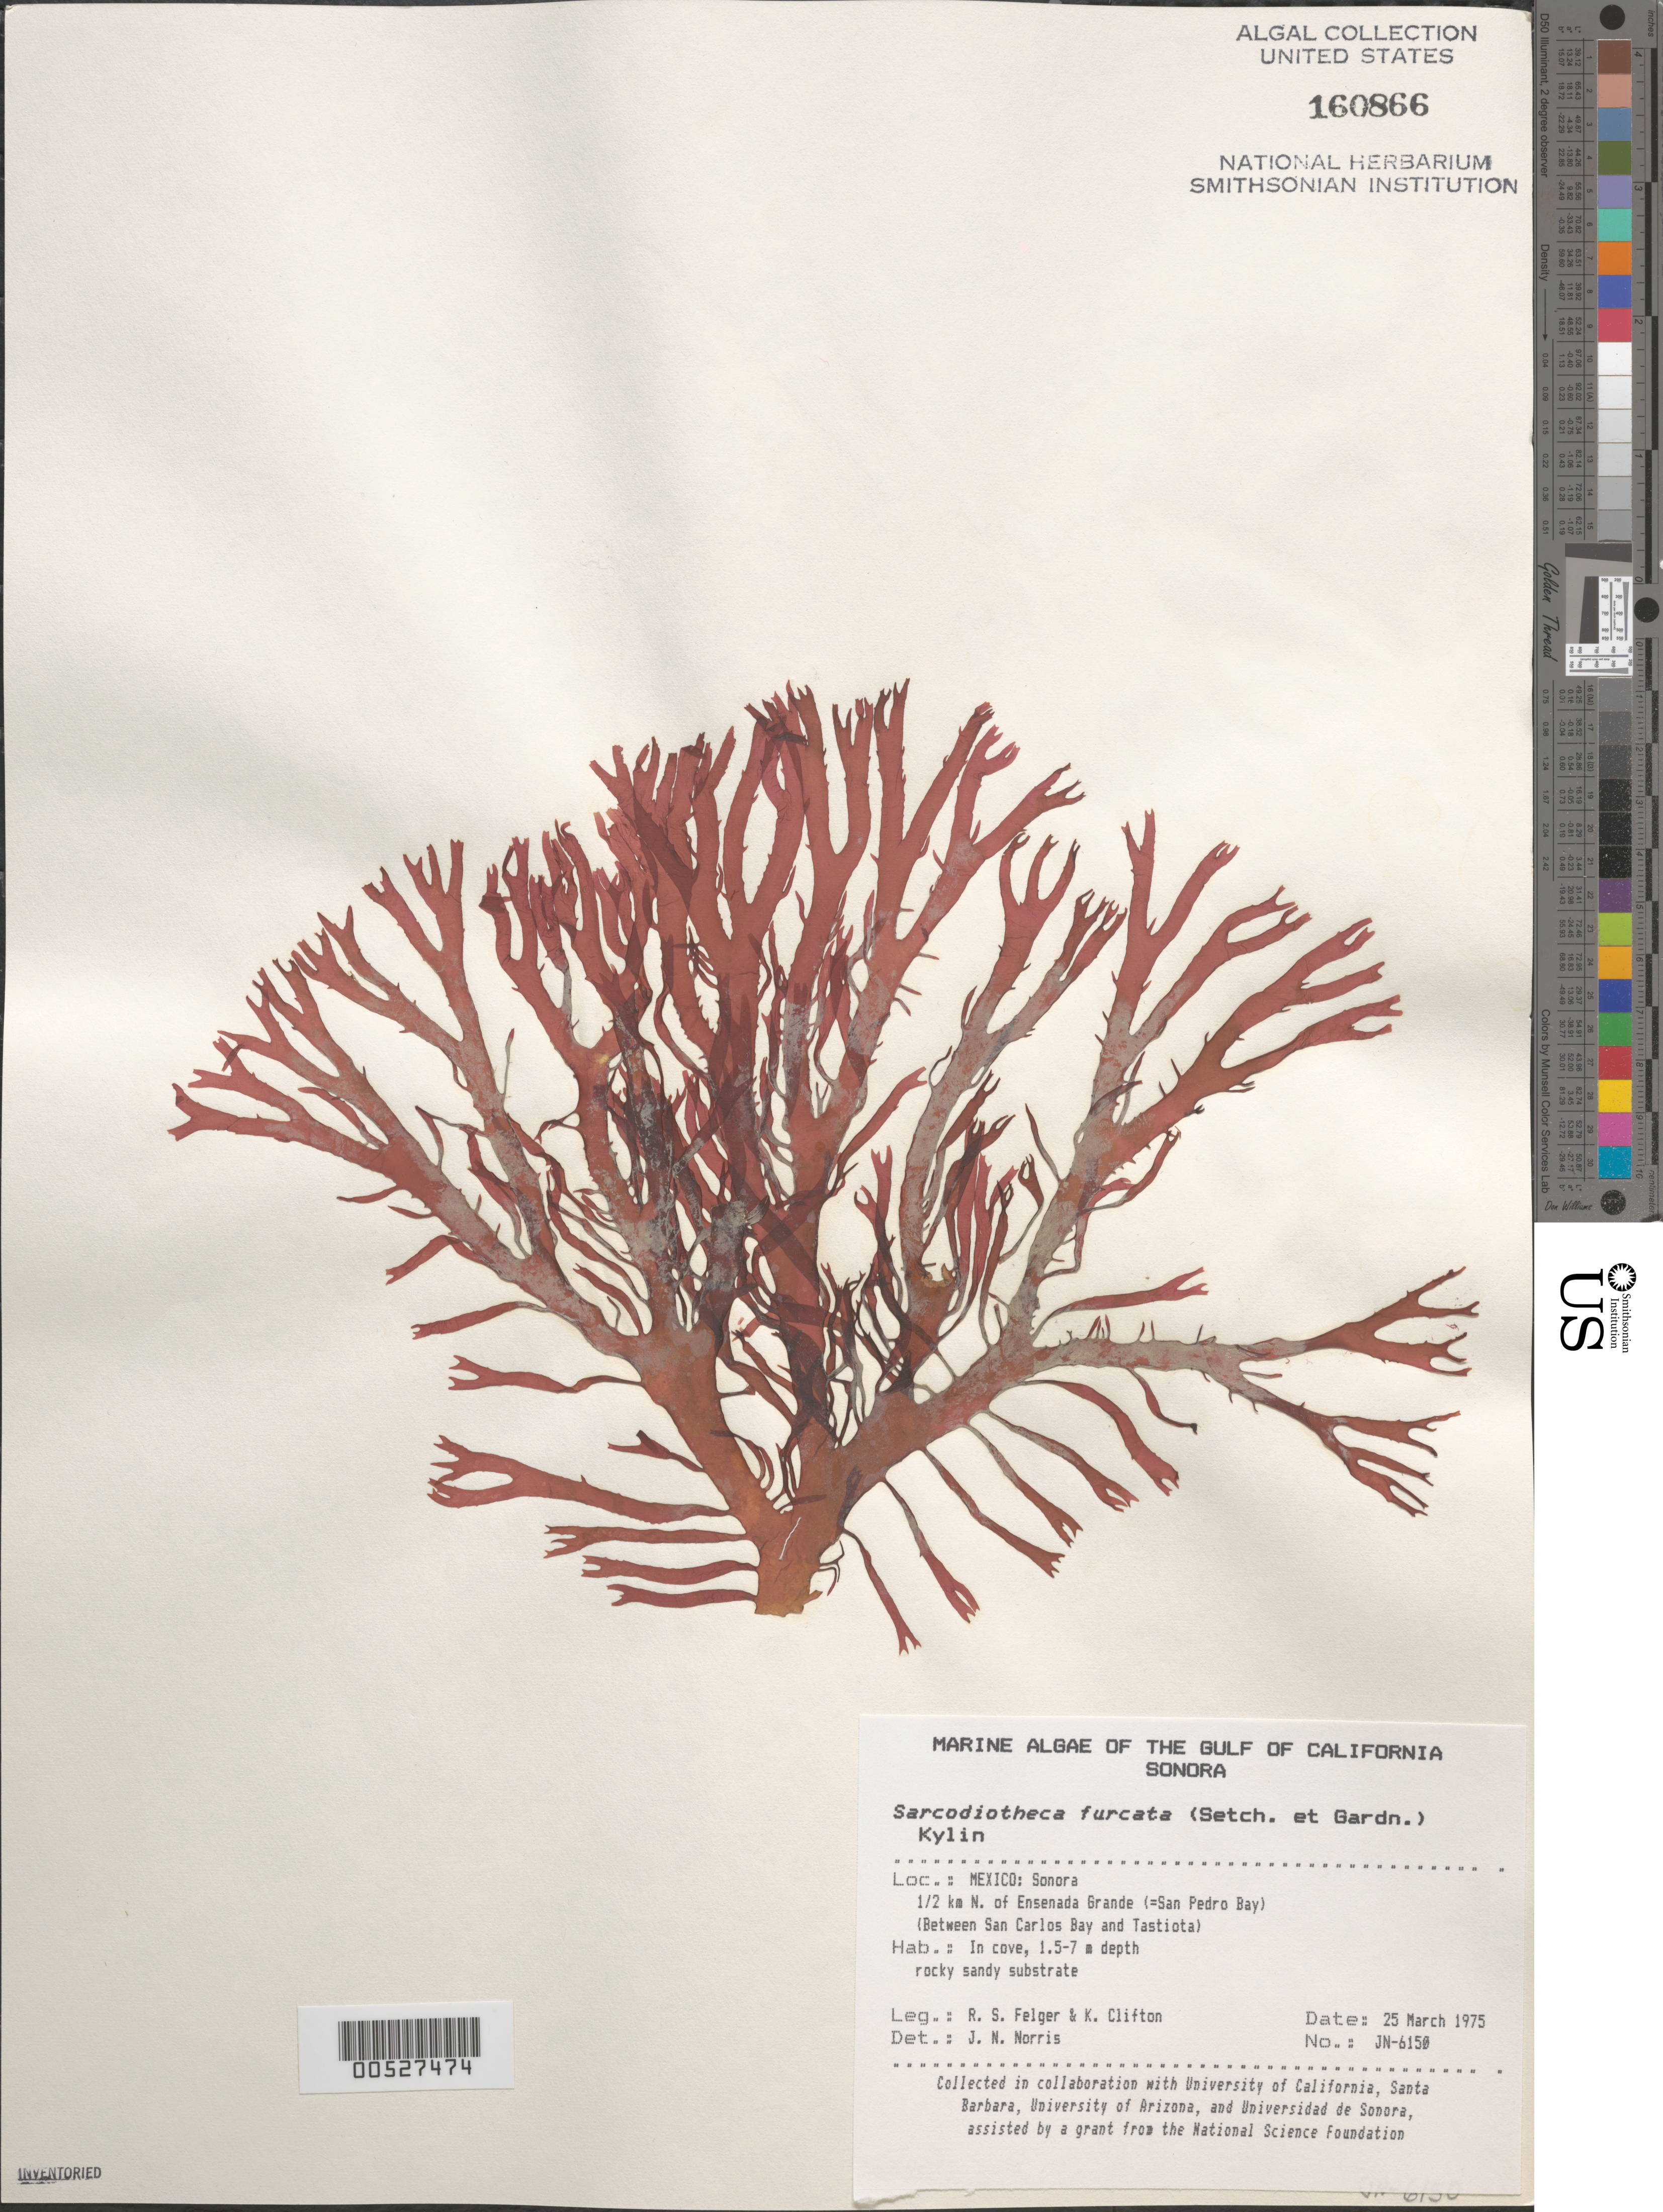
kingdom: Plantae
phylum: Rhodophyta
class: Florideophyceae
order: Gigartinales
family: Solieriaceae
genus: Sarcodiotheca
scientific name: Sarcodiotheca furcata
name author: (Setch. & N.L. Gardner) Kylin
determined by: Norris, James N.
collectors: R. S. Felger & K. Cliffton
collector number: Jn-6150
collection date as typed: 25 Mar 1975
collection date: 1975-03-25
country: Mexico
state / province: Sonora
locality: Cove 0.5 km north of Ensenada Grande (San Pedro Bay), between Bahia San Carlos and Tastiota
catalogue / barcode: US 160866